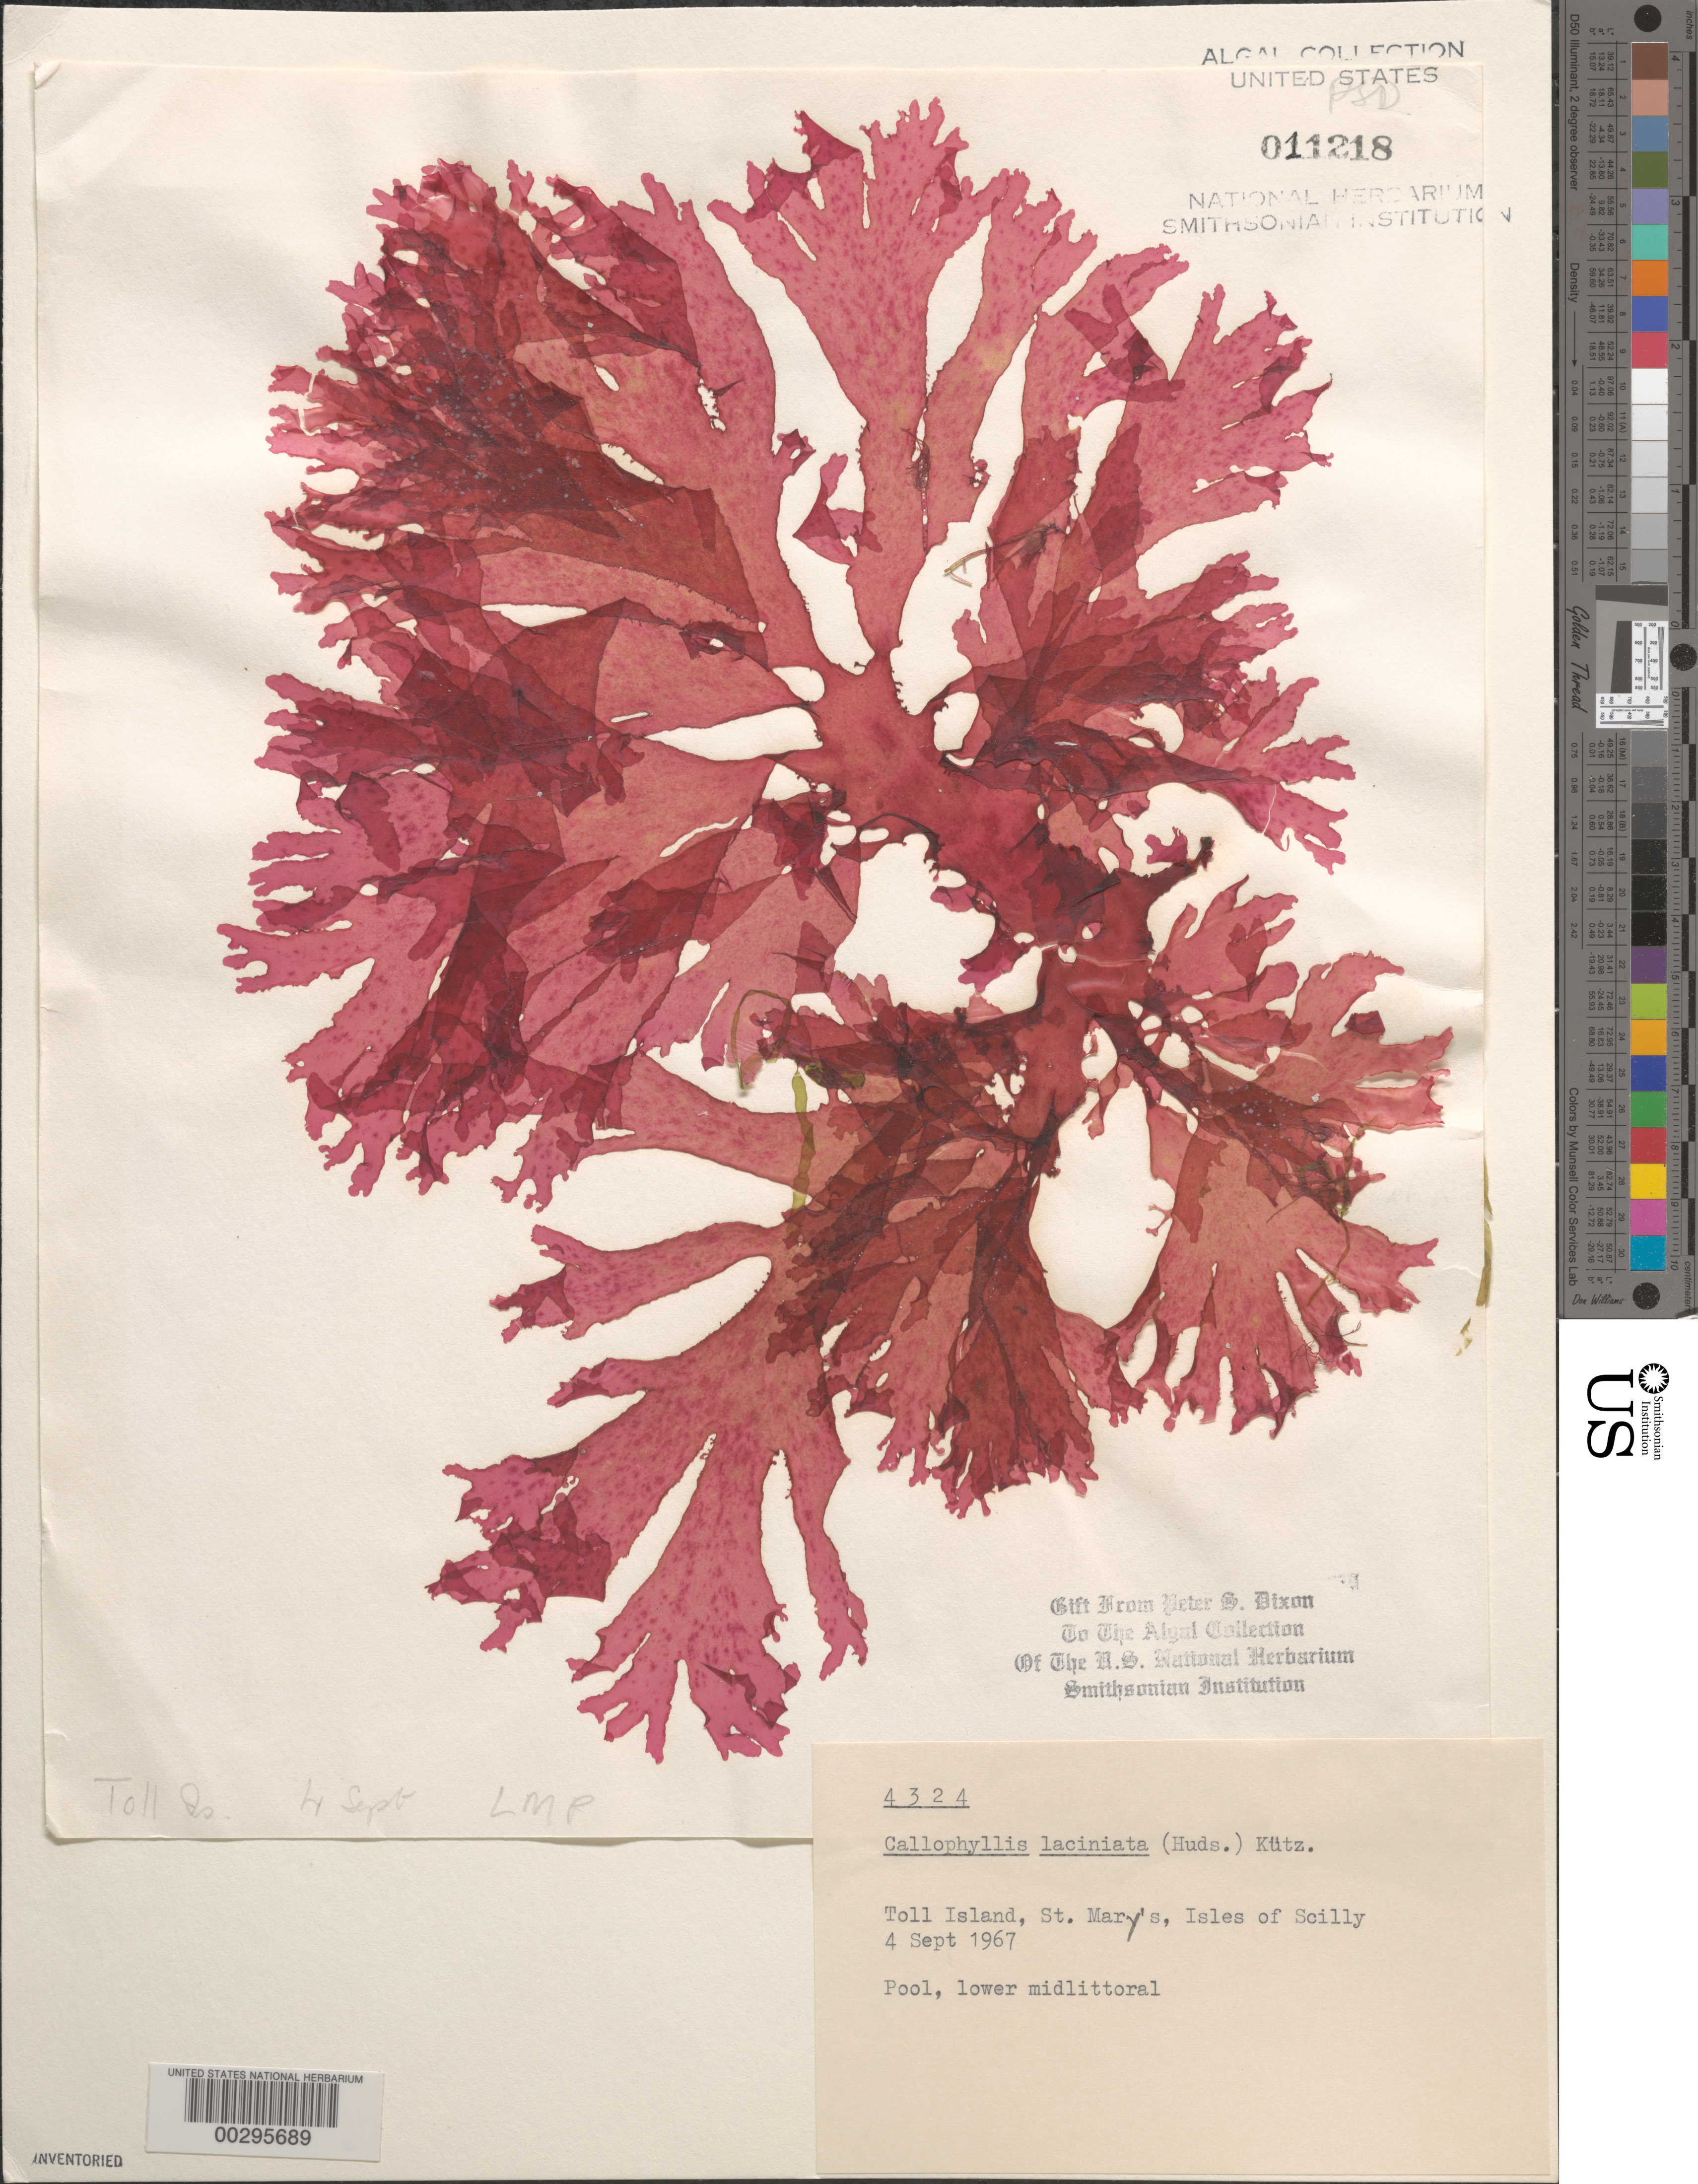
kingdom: Plantae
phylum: Rhodophyta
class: Florideophyceae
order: Gigartinales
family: Kallymeniaceae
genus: Metacallophyllis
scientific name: Metacallophyllis laciniata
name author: (Hudson) Vergés & L. Le Gall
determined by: Algae name updating Project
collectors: P. S. Dixon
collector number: PSD 4324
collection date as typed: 04 Sep 1967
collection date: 1967-09-04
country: United Kingdom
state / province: England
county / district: Council of the Isles of Scilly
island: St. Mary's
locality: Toll Island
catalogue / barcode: US 11218